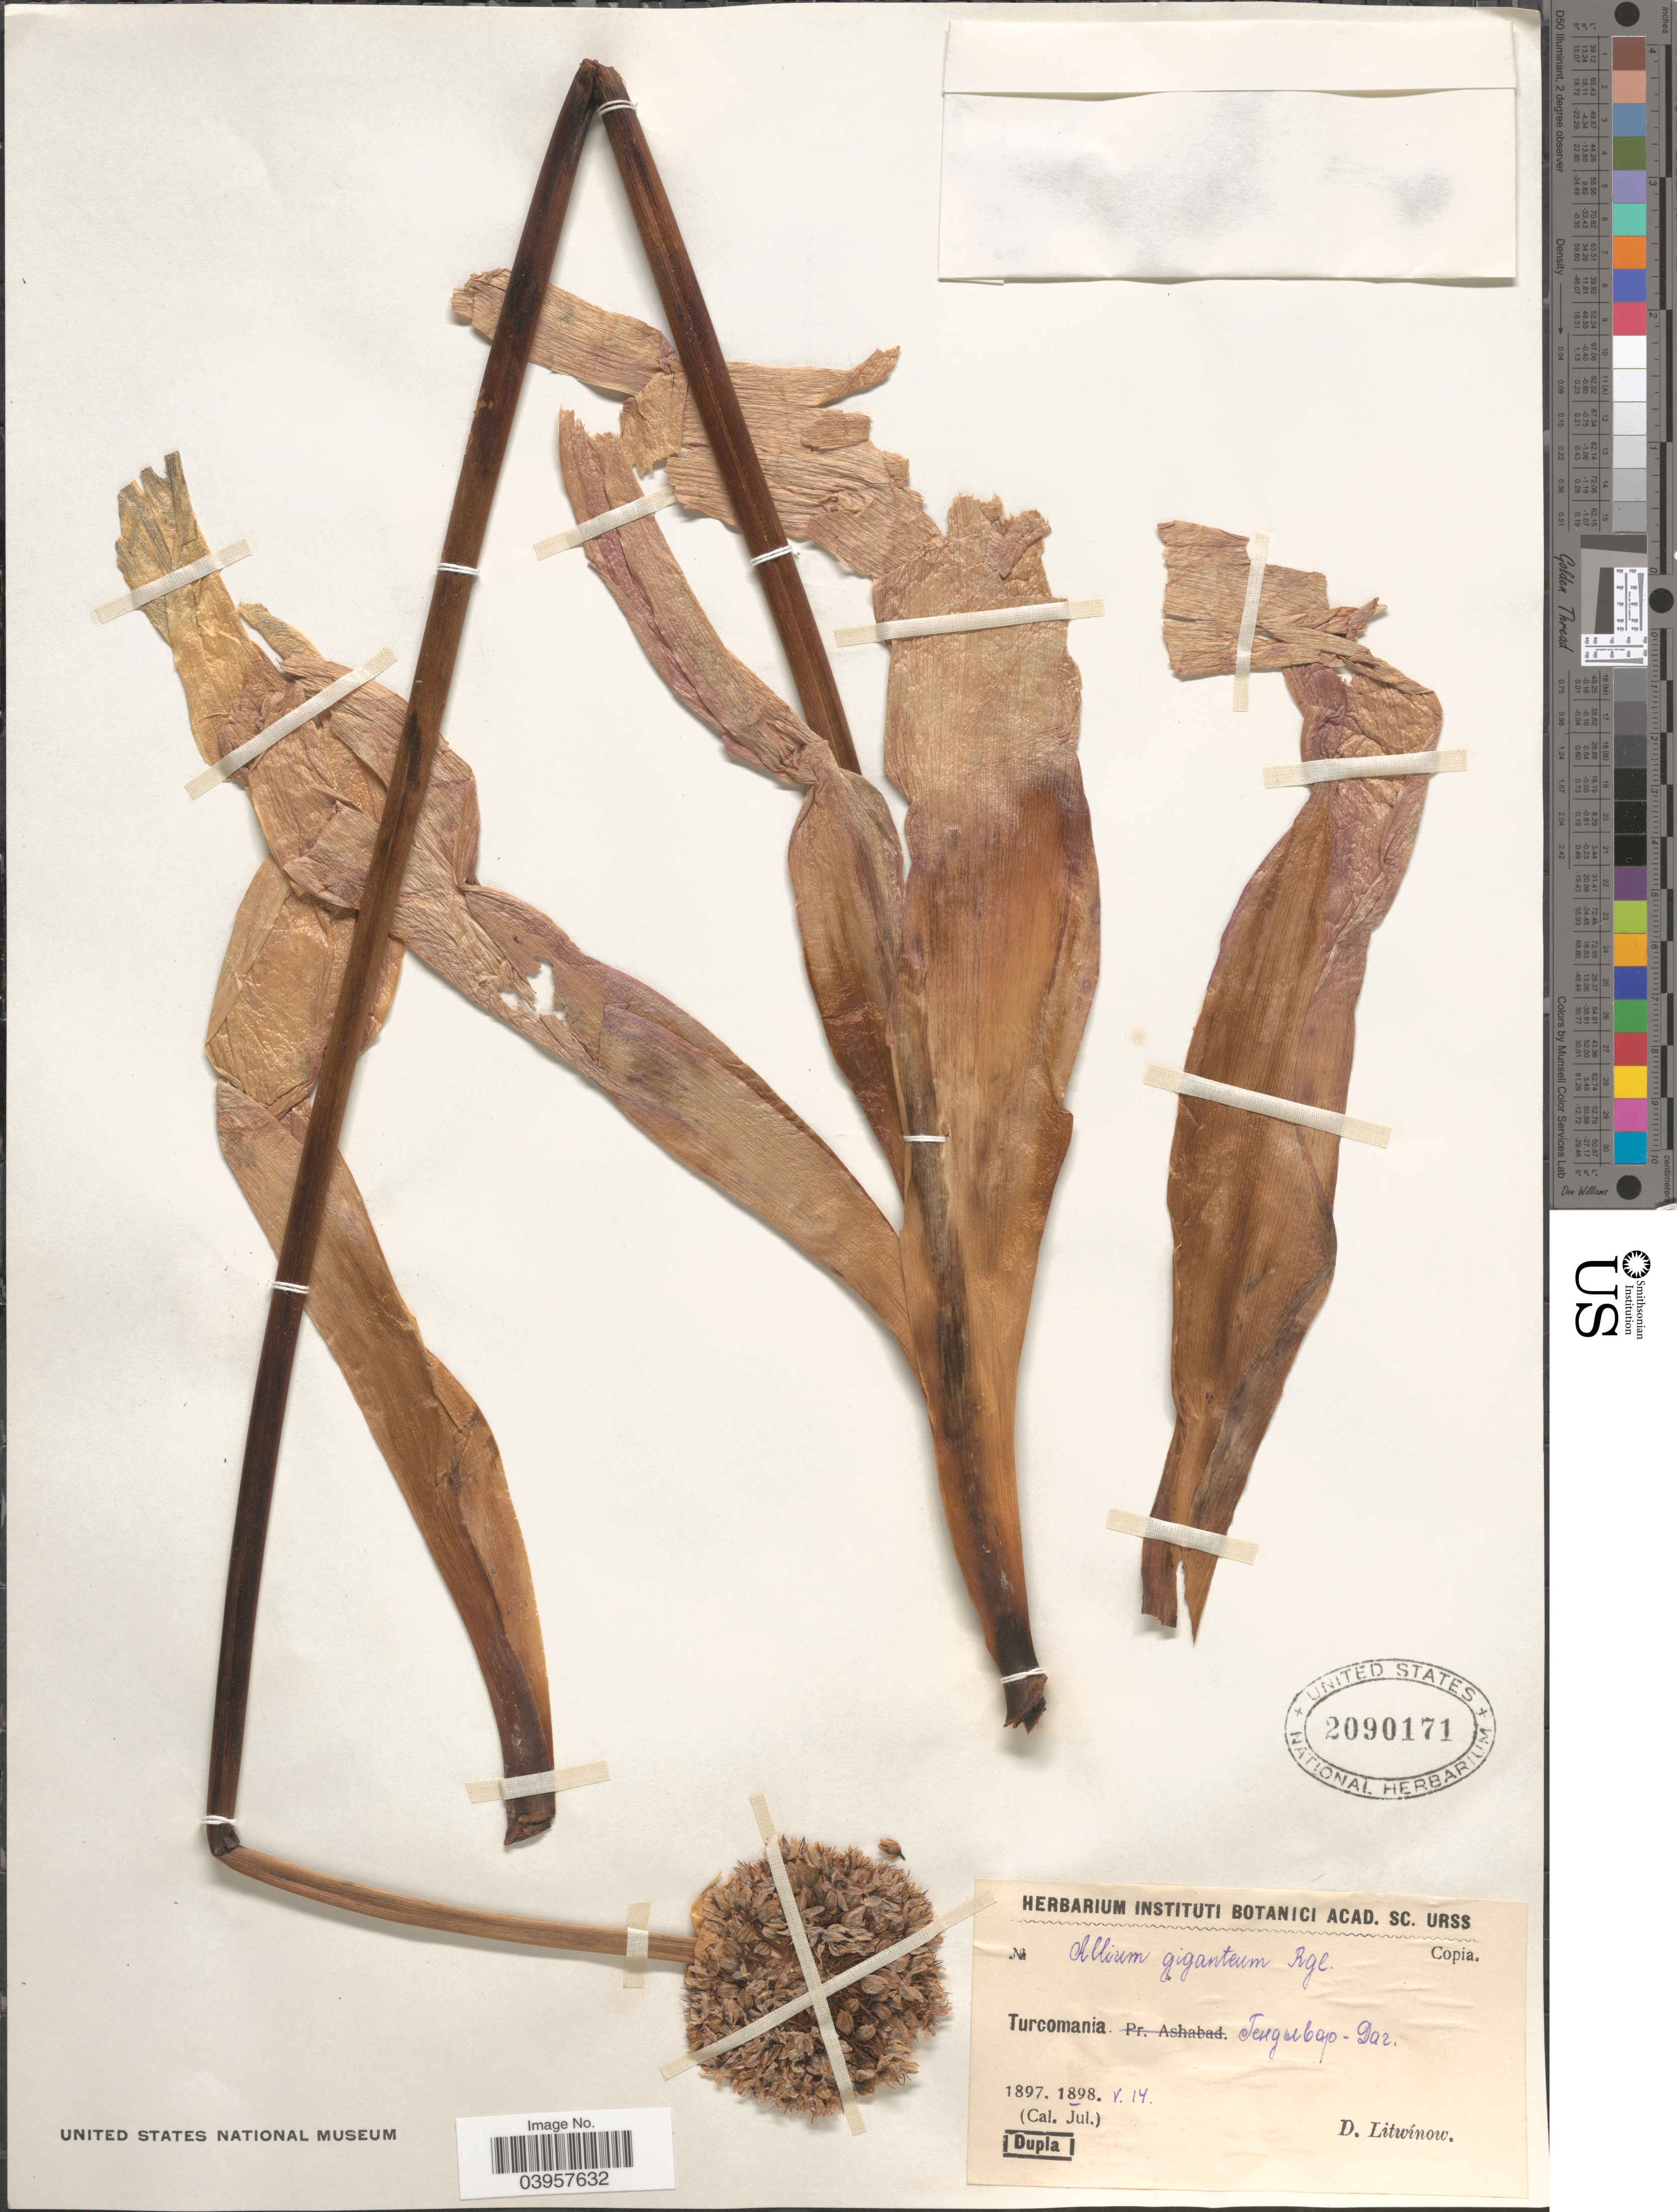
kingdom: Plantae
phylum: Tracheophyta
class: Liliopsida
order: Asparagales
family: Amaryllidaceae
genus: Allium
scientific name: Allium giganteum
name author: Regel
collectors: D. Litwinow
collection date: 1898-05-14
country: Turkmenistan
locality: Turcomania. Tengucap [interpreted]-Daz.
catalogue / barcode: US 2090171